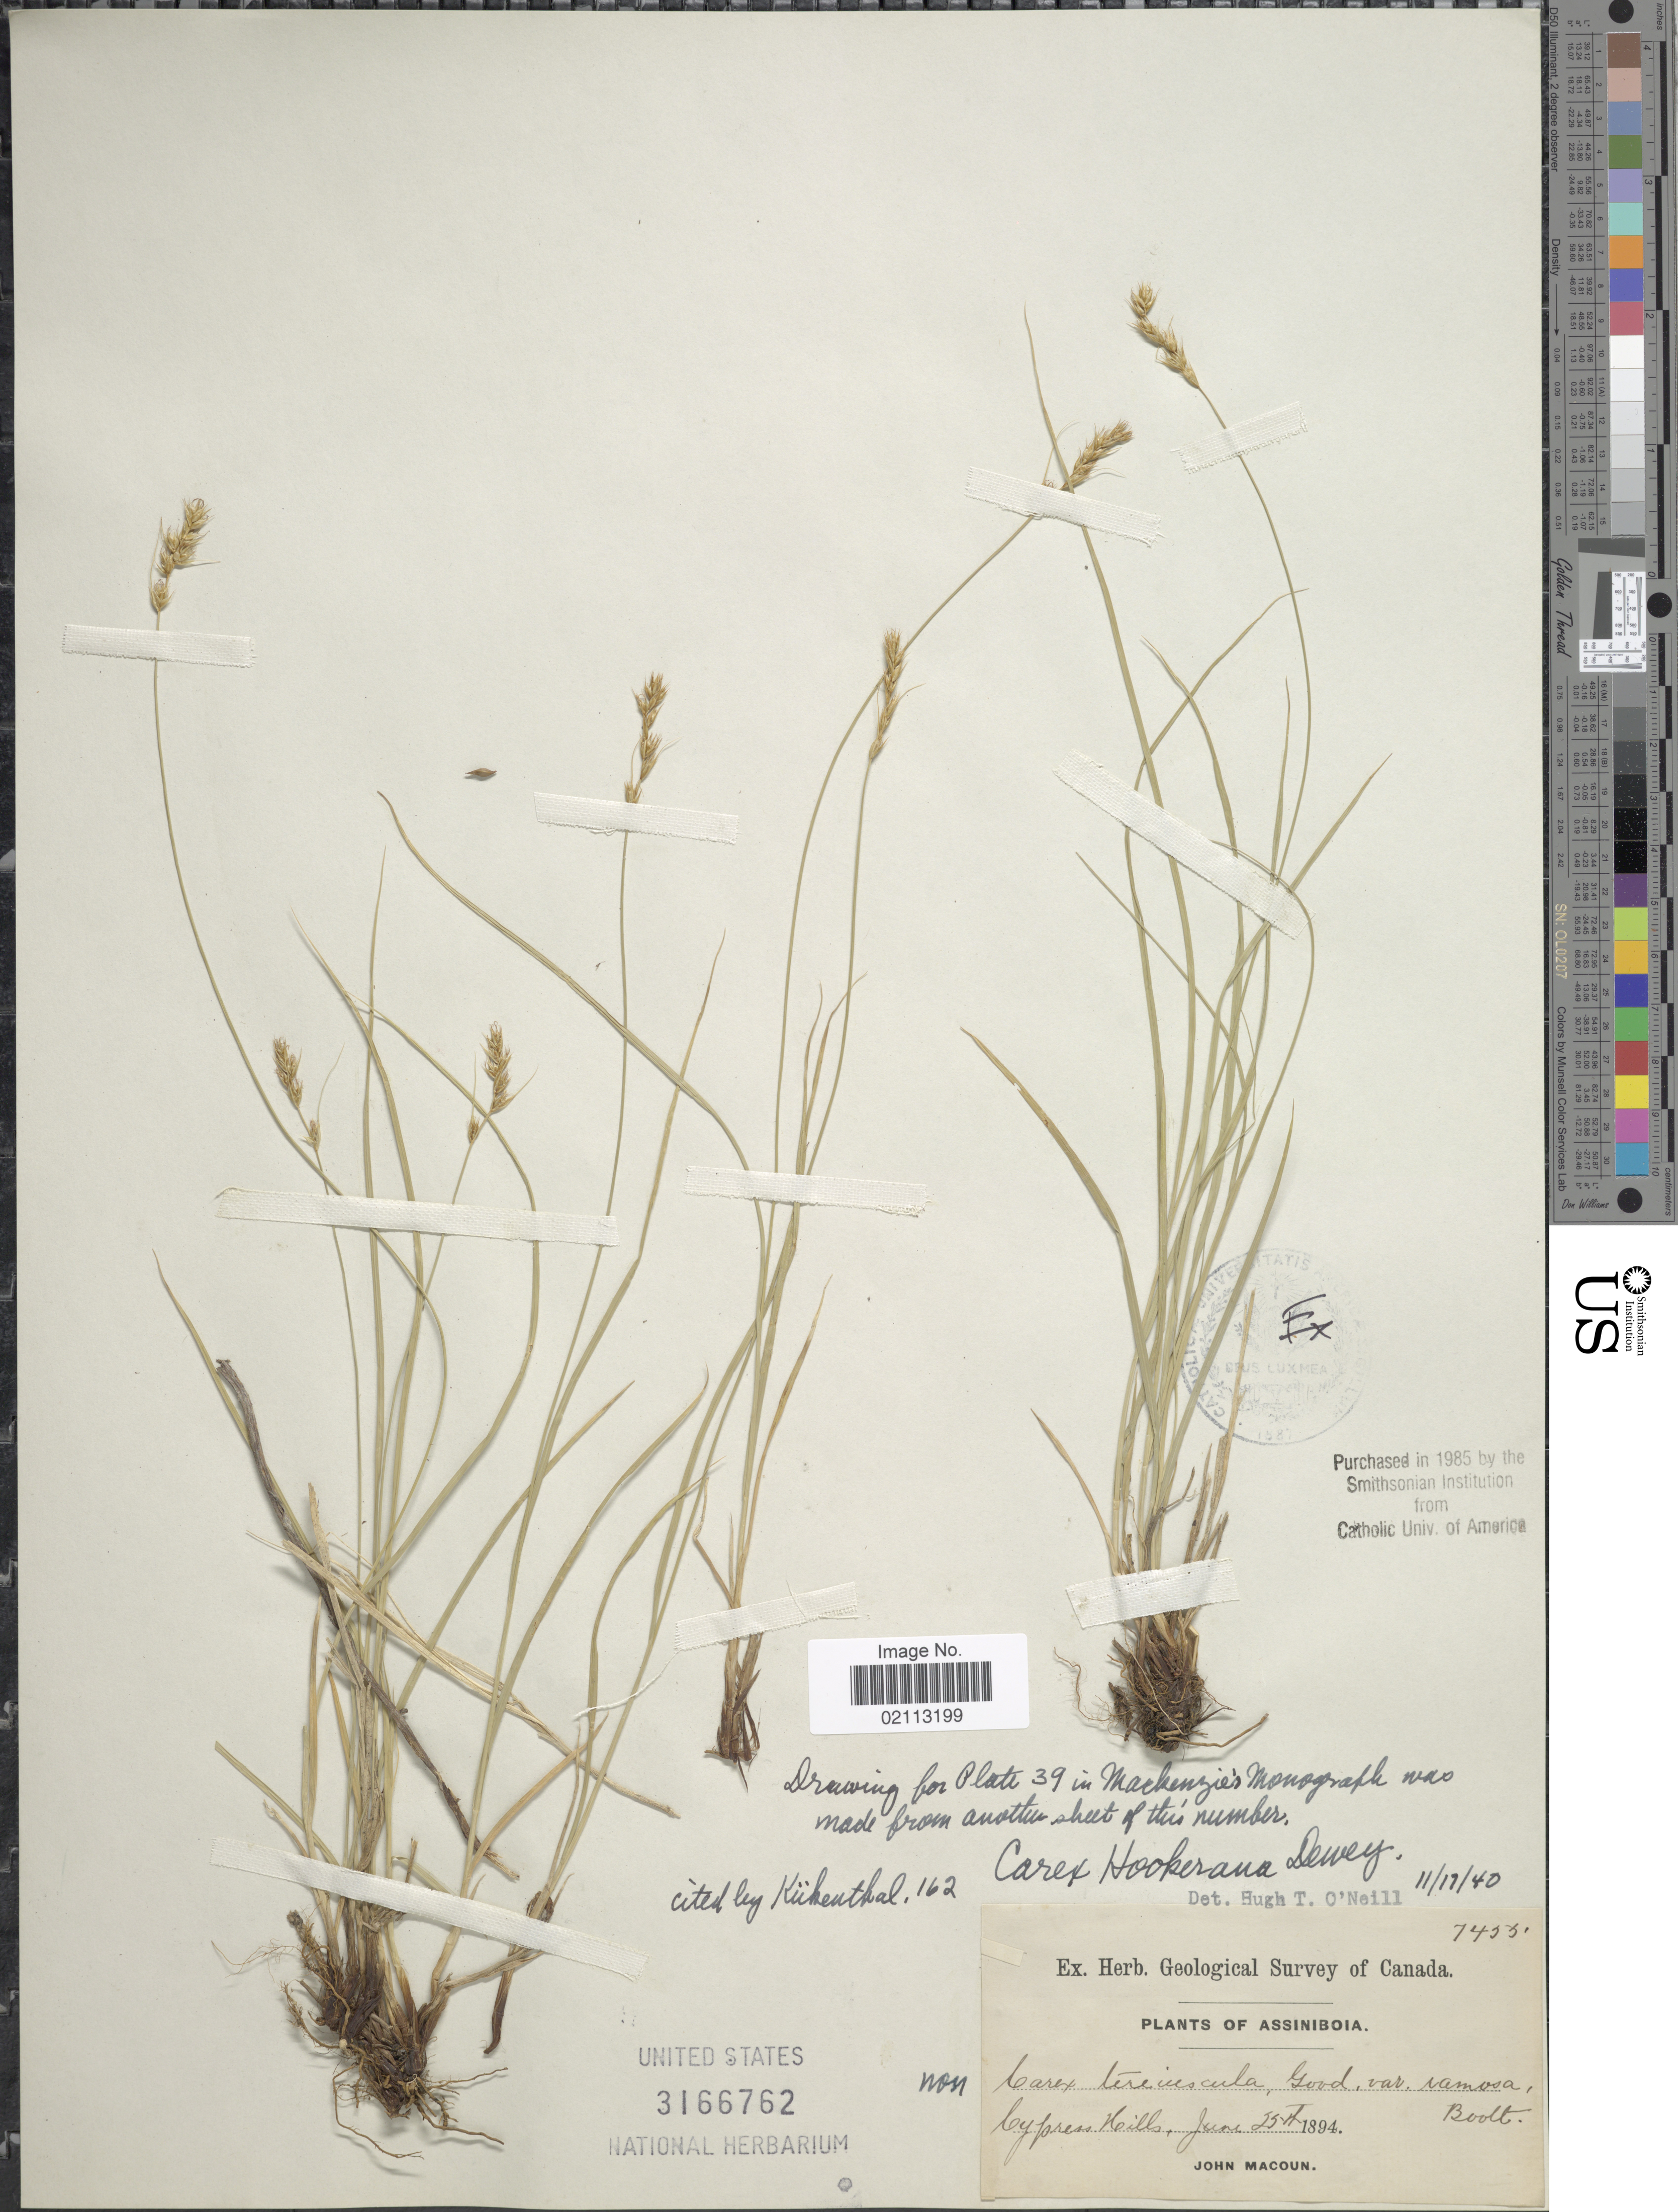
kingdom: Plantae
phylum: Tracheophyta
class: Liliopsida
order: Poales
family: Cyperaceae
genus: Carex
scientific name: Carex hookeriana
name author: Dewey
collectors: J. Macoun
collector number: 7455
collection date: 1894-06-25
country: Canada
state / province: Saskatchewan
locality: Assiniboia, Cypress Hills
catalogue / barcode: US 3166762